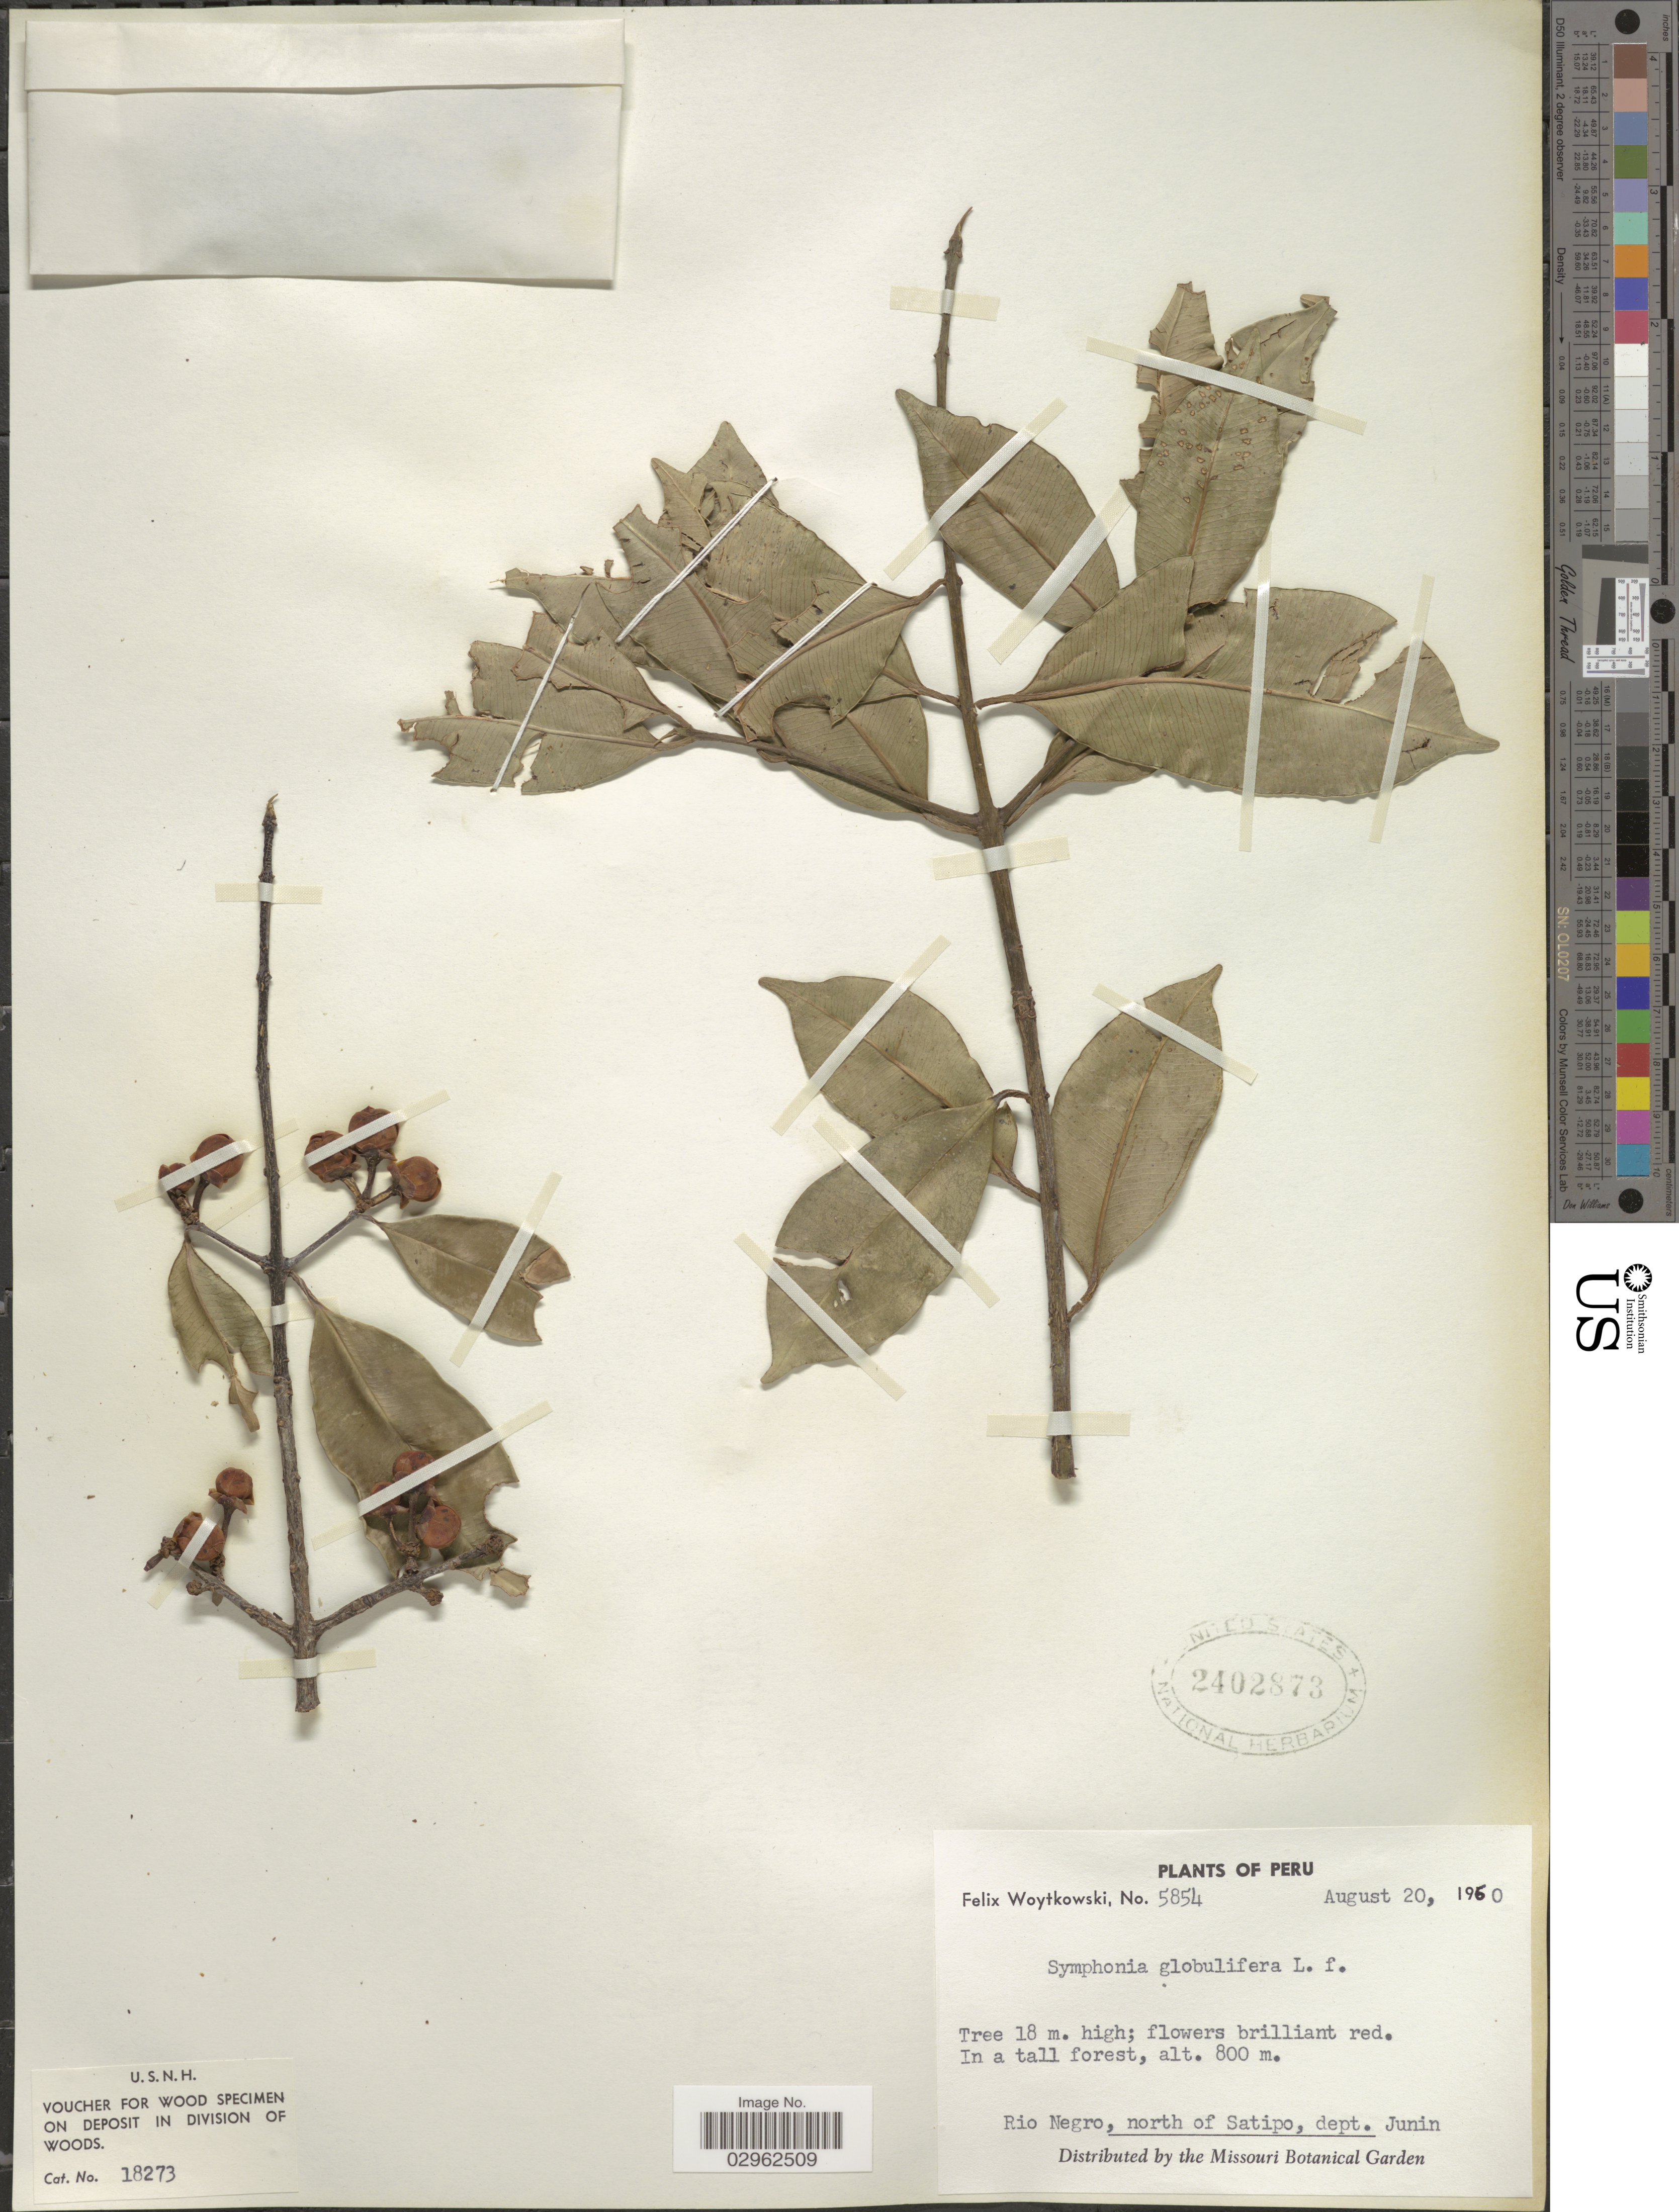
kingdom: Plantae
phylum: Tracheophyta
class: Magnoliopsida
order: Malpighiales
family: Clusiaceae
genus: Symphonia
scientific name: Symphonia globulifera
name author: L. f.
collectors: F. Woytkowski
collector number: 5854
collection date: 1960-08-20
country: Peru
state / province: Junín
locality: Rio Negro, north of Satipo, dept. Junin.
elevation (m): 800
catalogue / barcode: US 2402873